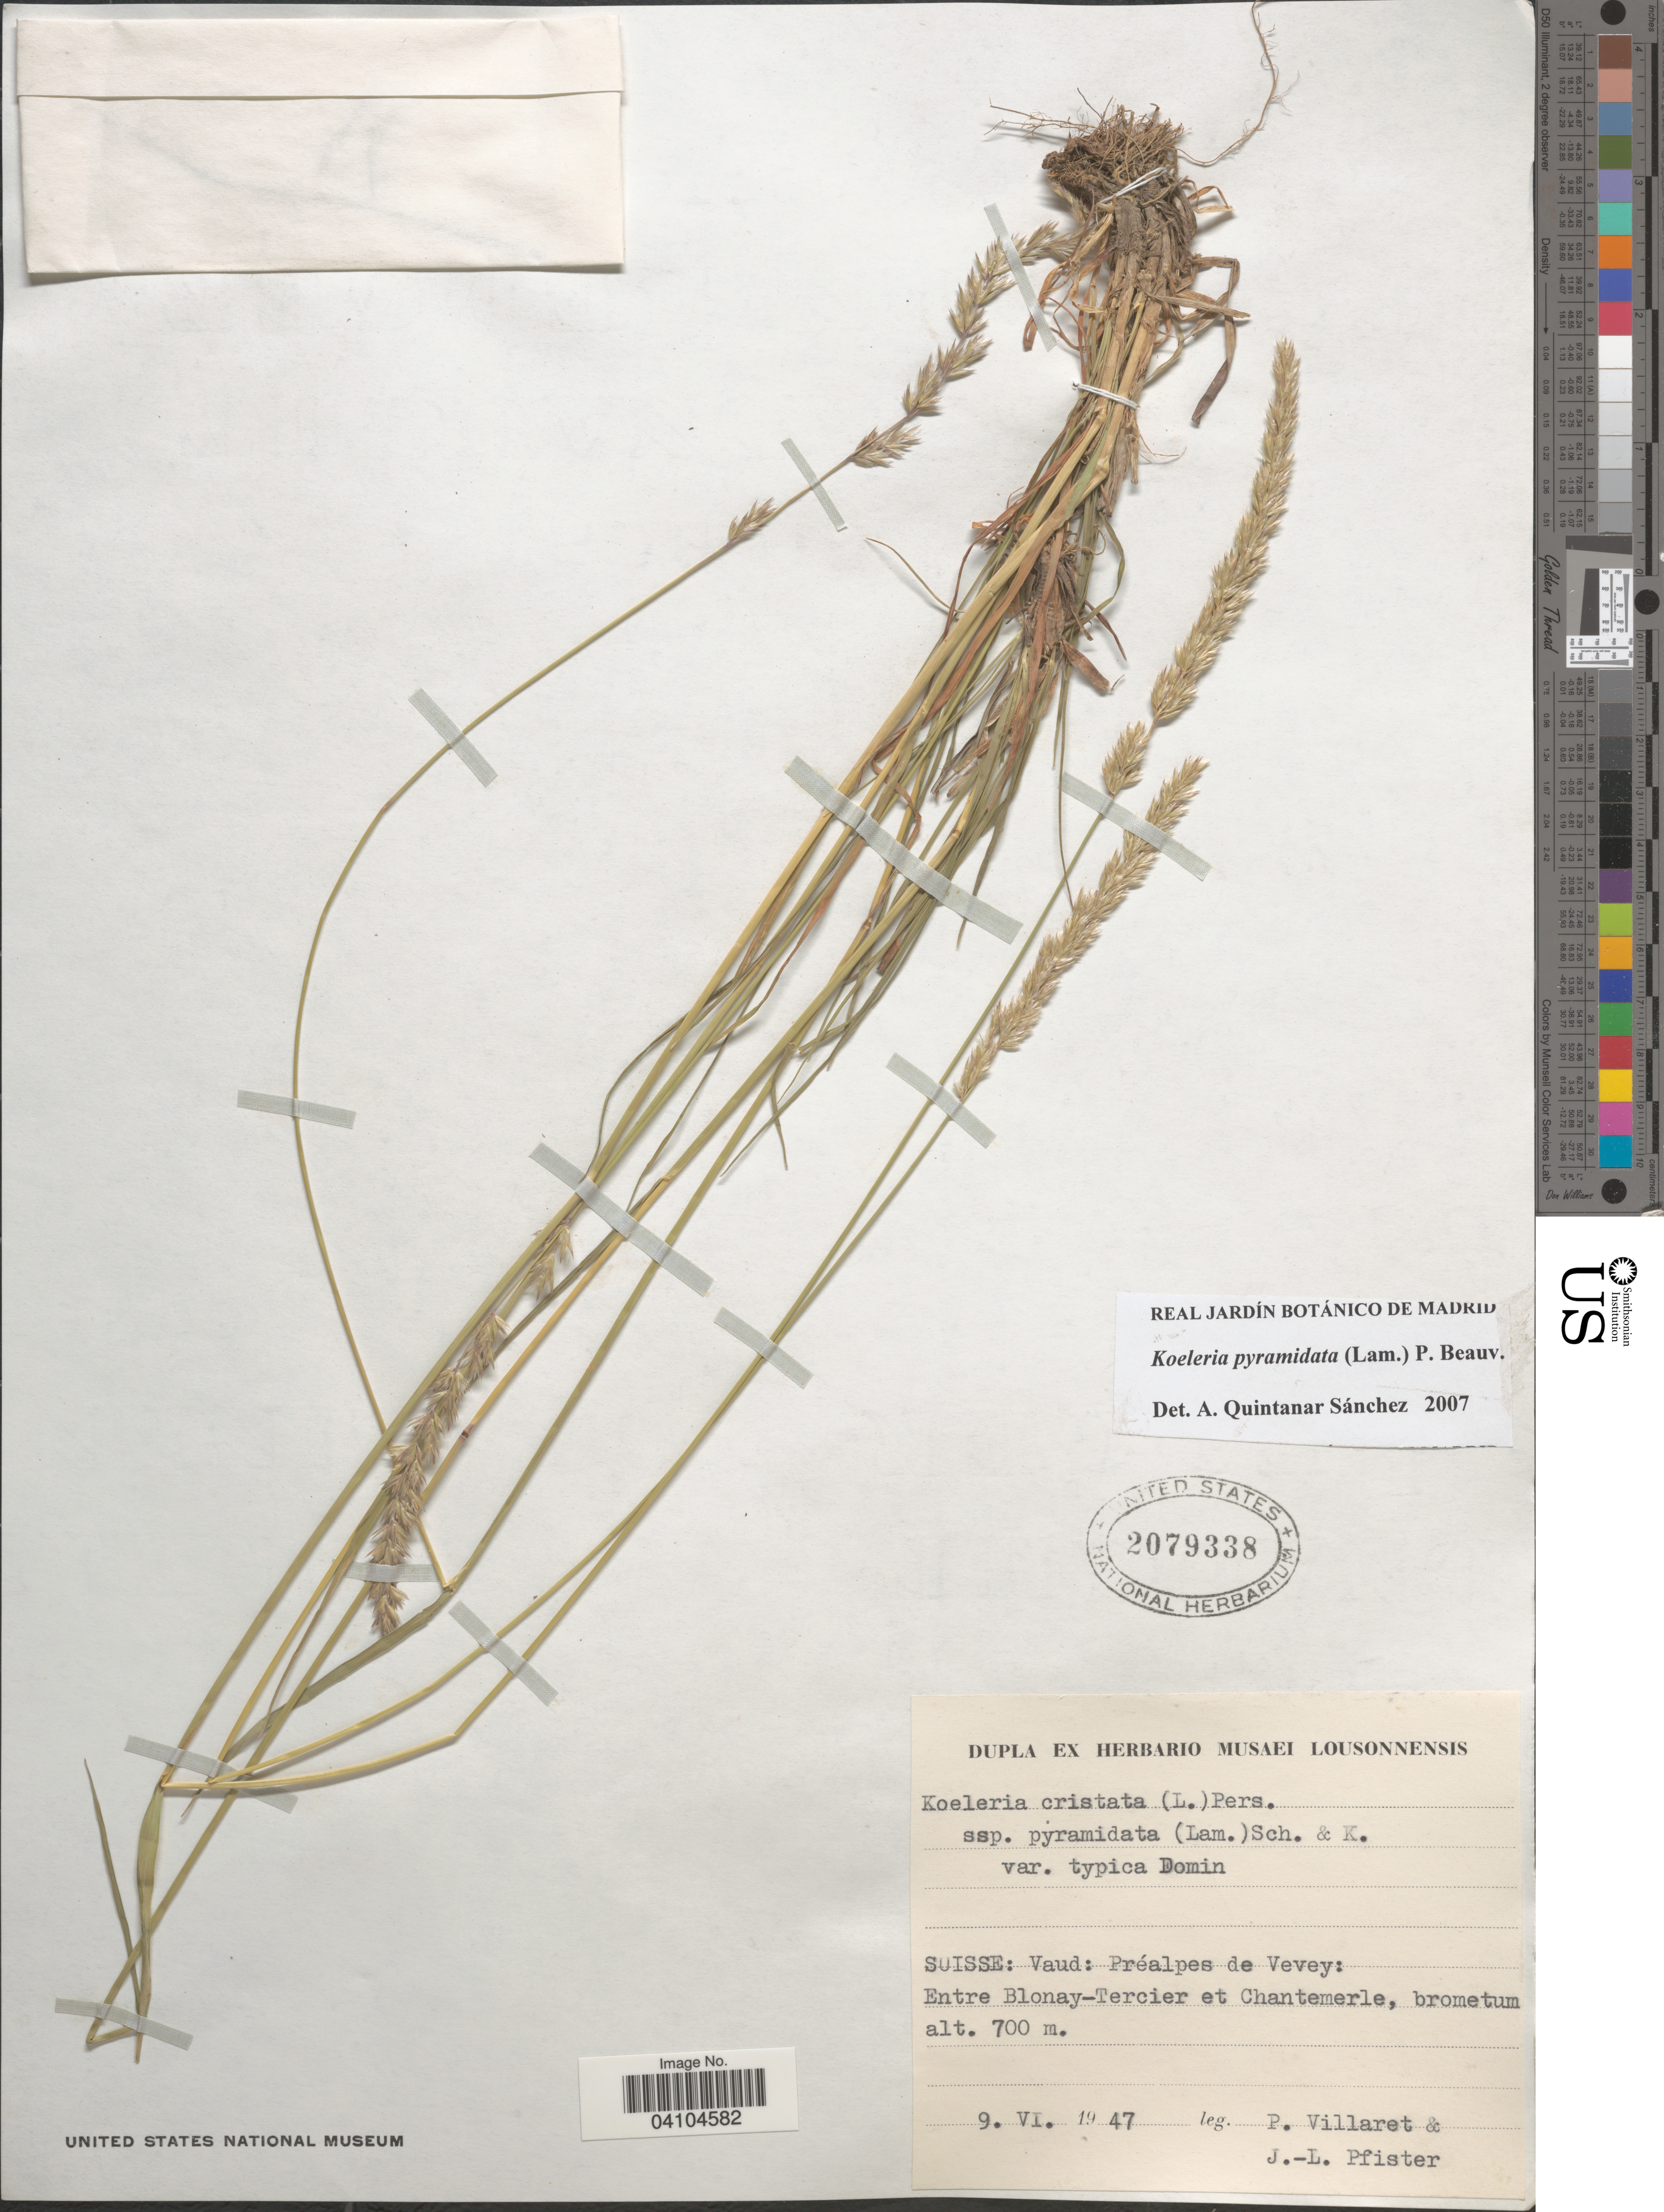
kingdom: Plantae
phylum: Tracheophyta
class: Liliopsida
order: Poales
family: Poaceae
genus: Koeleria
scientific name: Koeleria pyramidata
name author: (Lam.) P. Beauv.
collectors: P. Villaret & J. Pfister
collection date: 1947-06-09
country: Switzerland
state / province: Vaud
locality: Suisse: Vaud: Préalpes de Vevey: Entre Blonay-Tercier et Chantemerle, brometum.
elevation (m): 700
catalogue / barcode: US 2079338